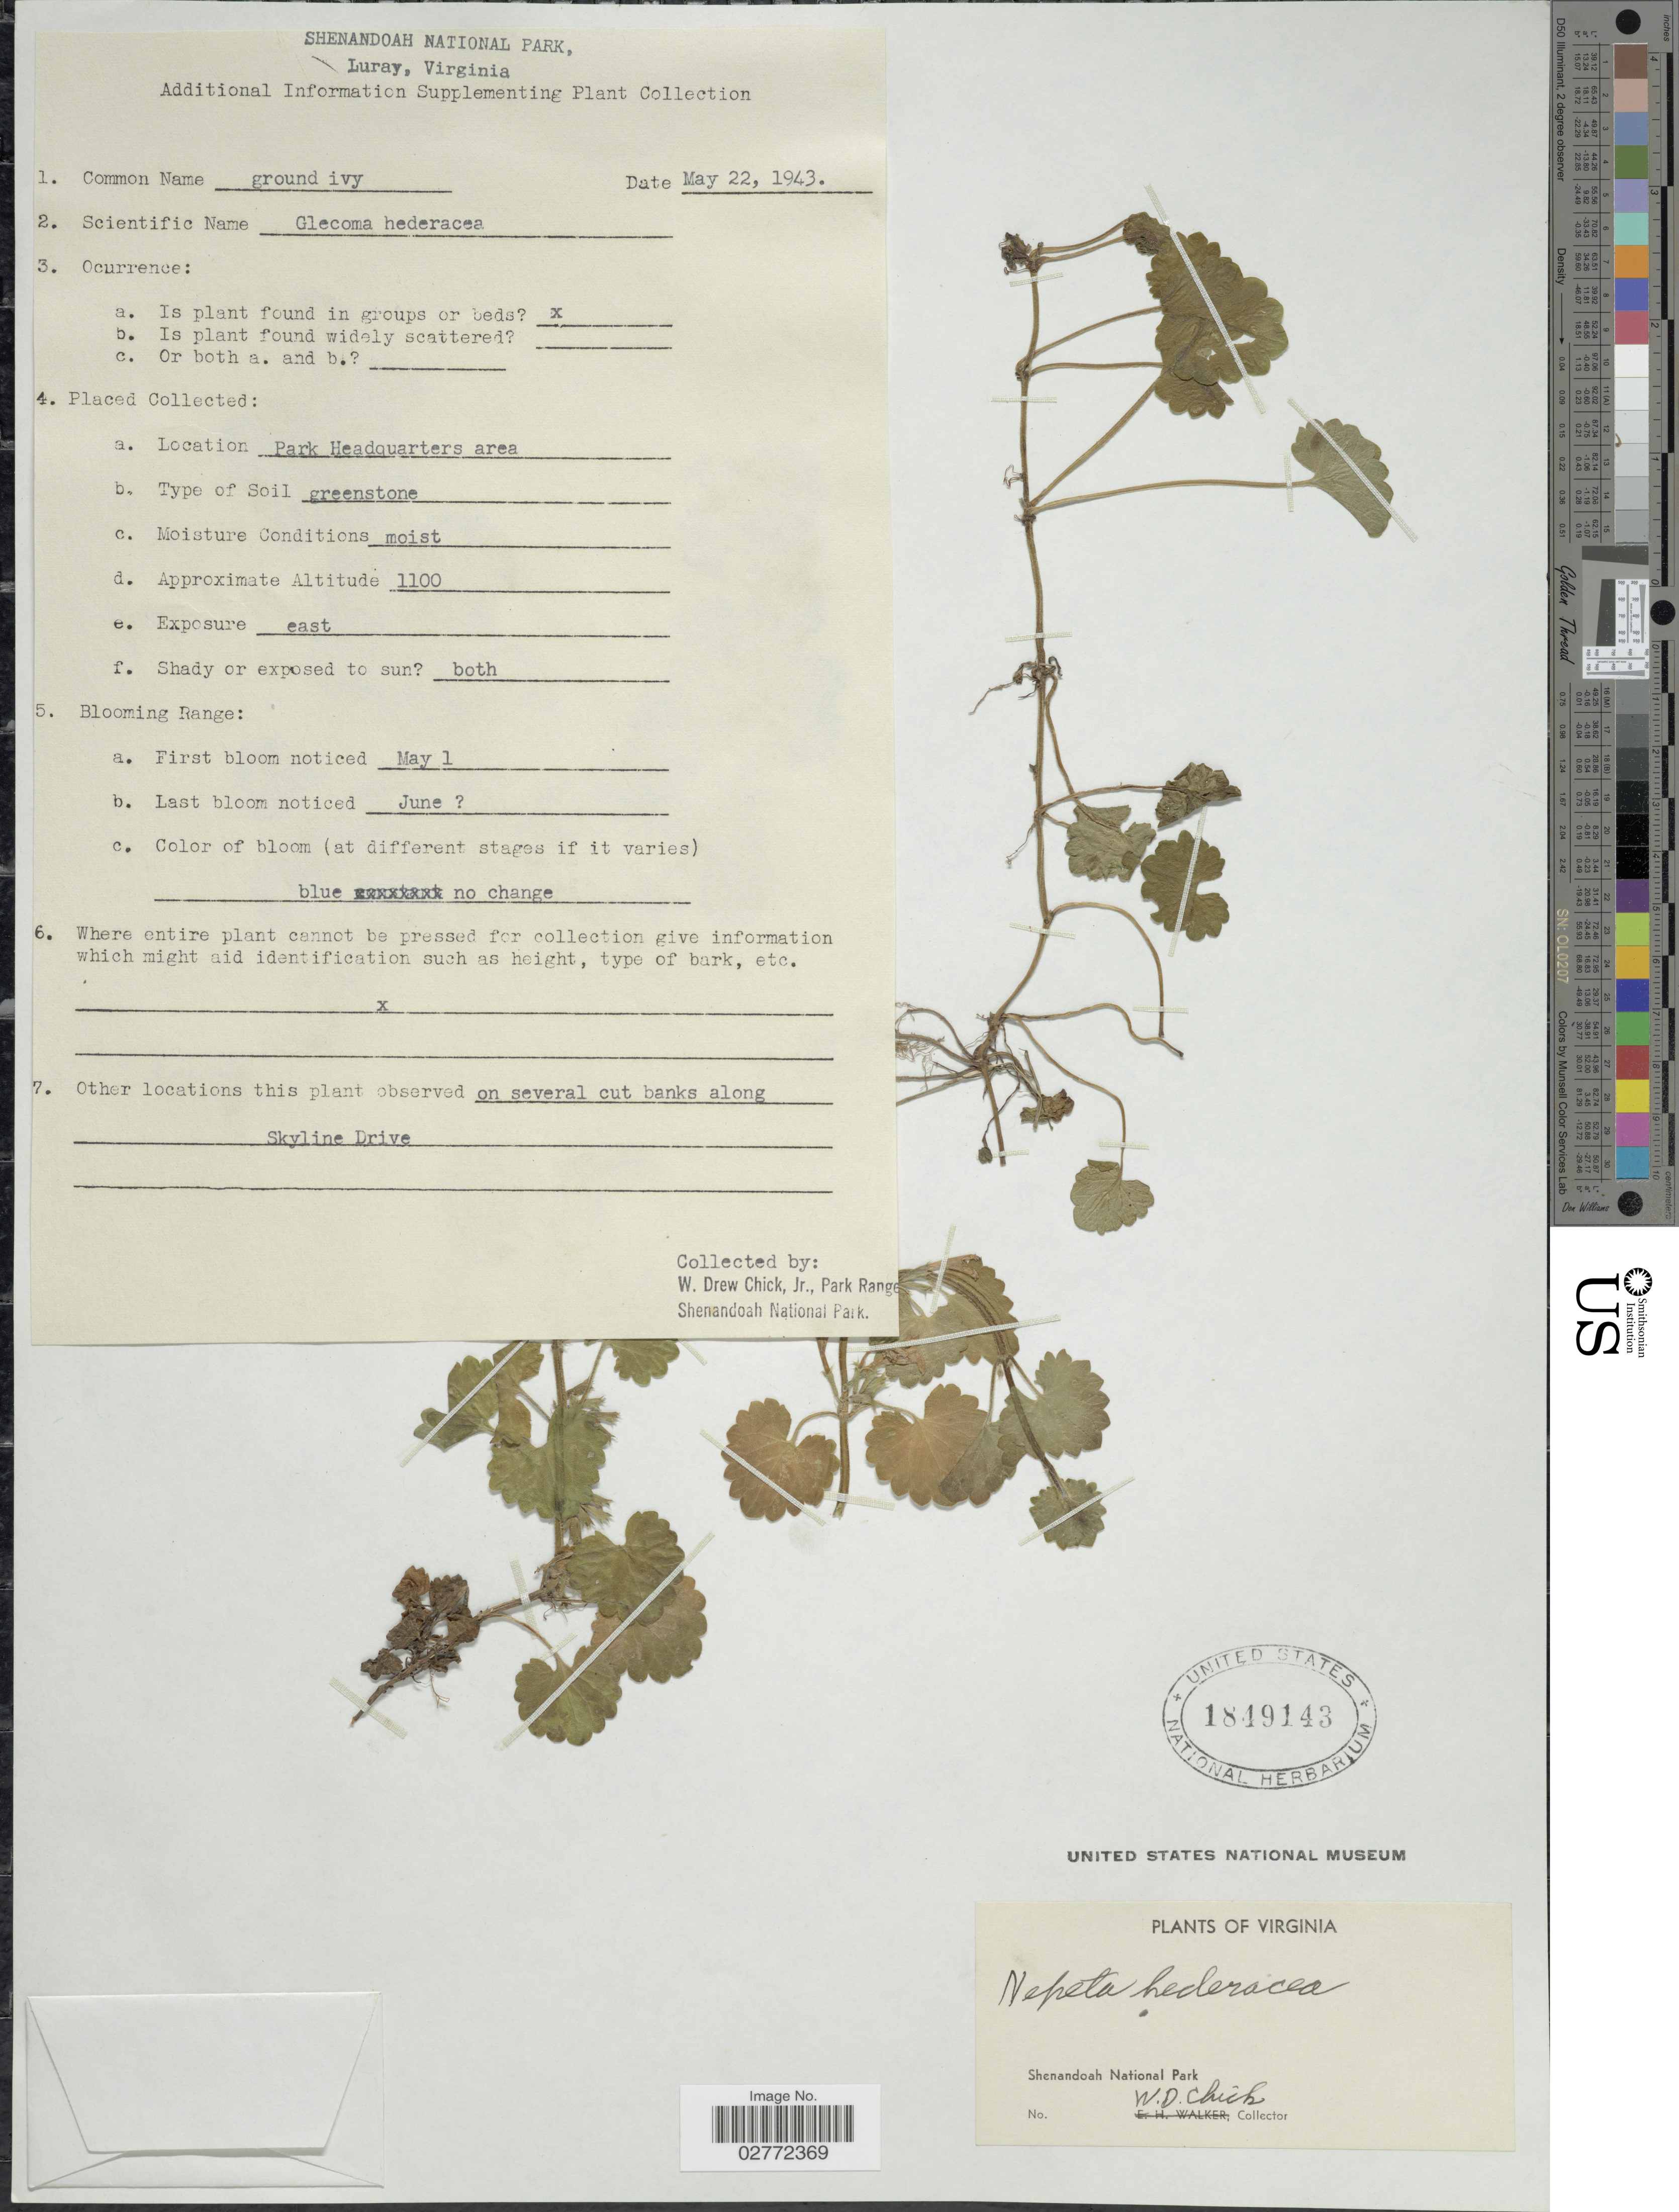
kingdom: Plantae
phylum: Tracheophyta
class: Magnoliopsida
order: Lamiales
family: Lamiaceae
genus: Glechoma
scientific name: Glechoma hederacea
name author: L.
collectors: W. Chick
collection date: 1943-05-22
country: United States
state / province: Virginia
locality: Shenandoah National Park, Luray. Park Headquarters area.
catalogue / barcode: US 1849143